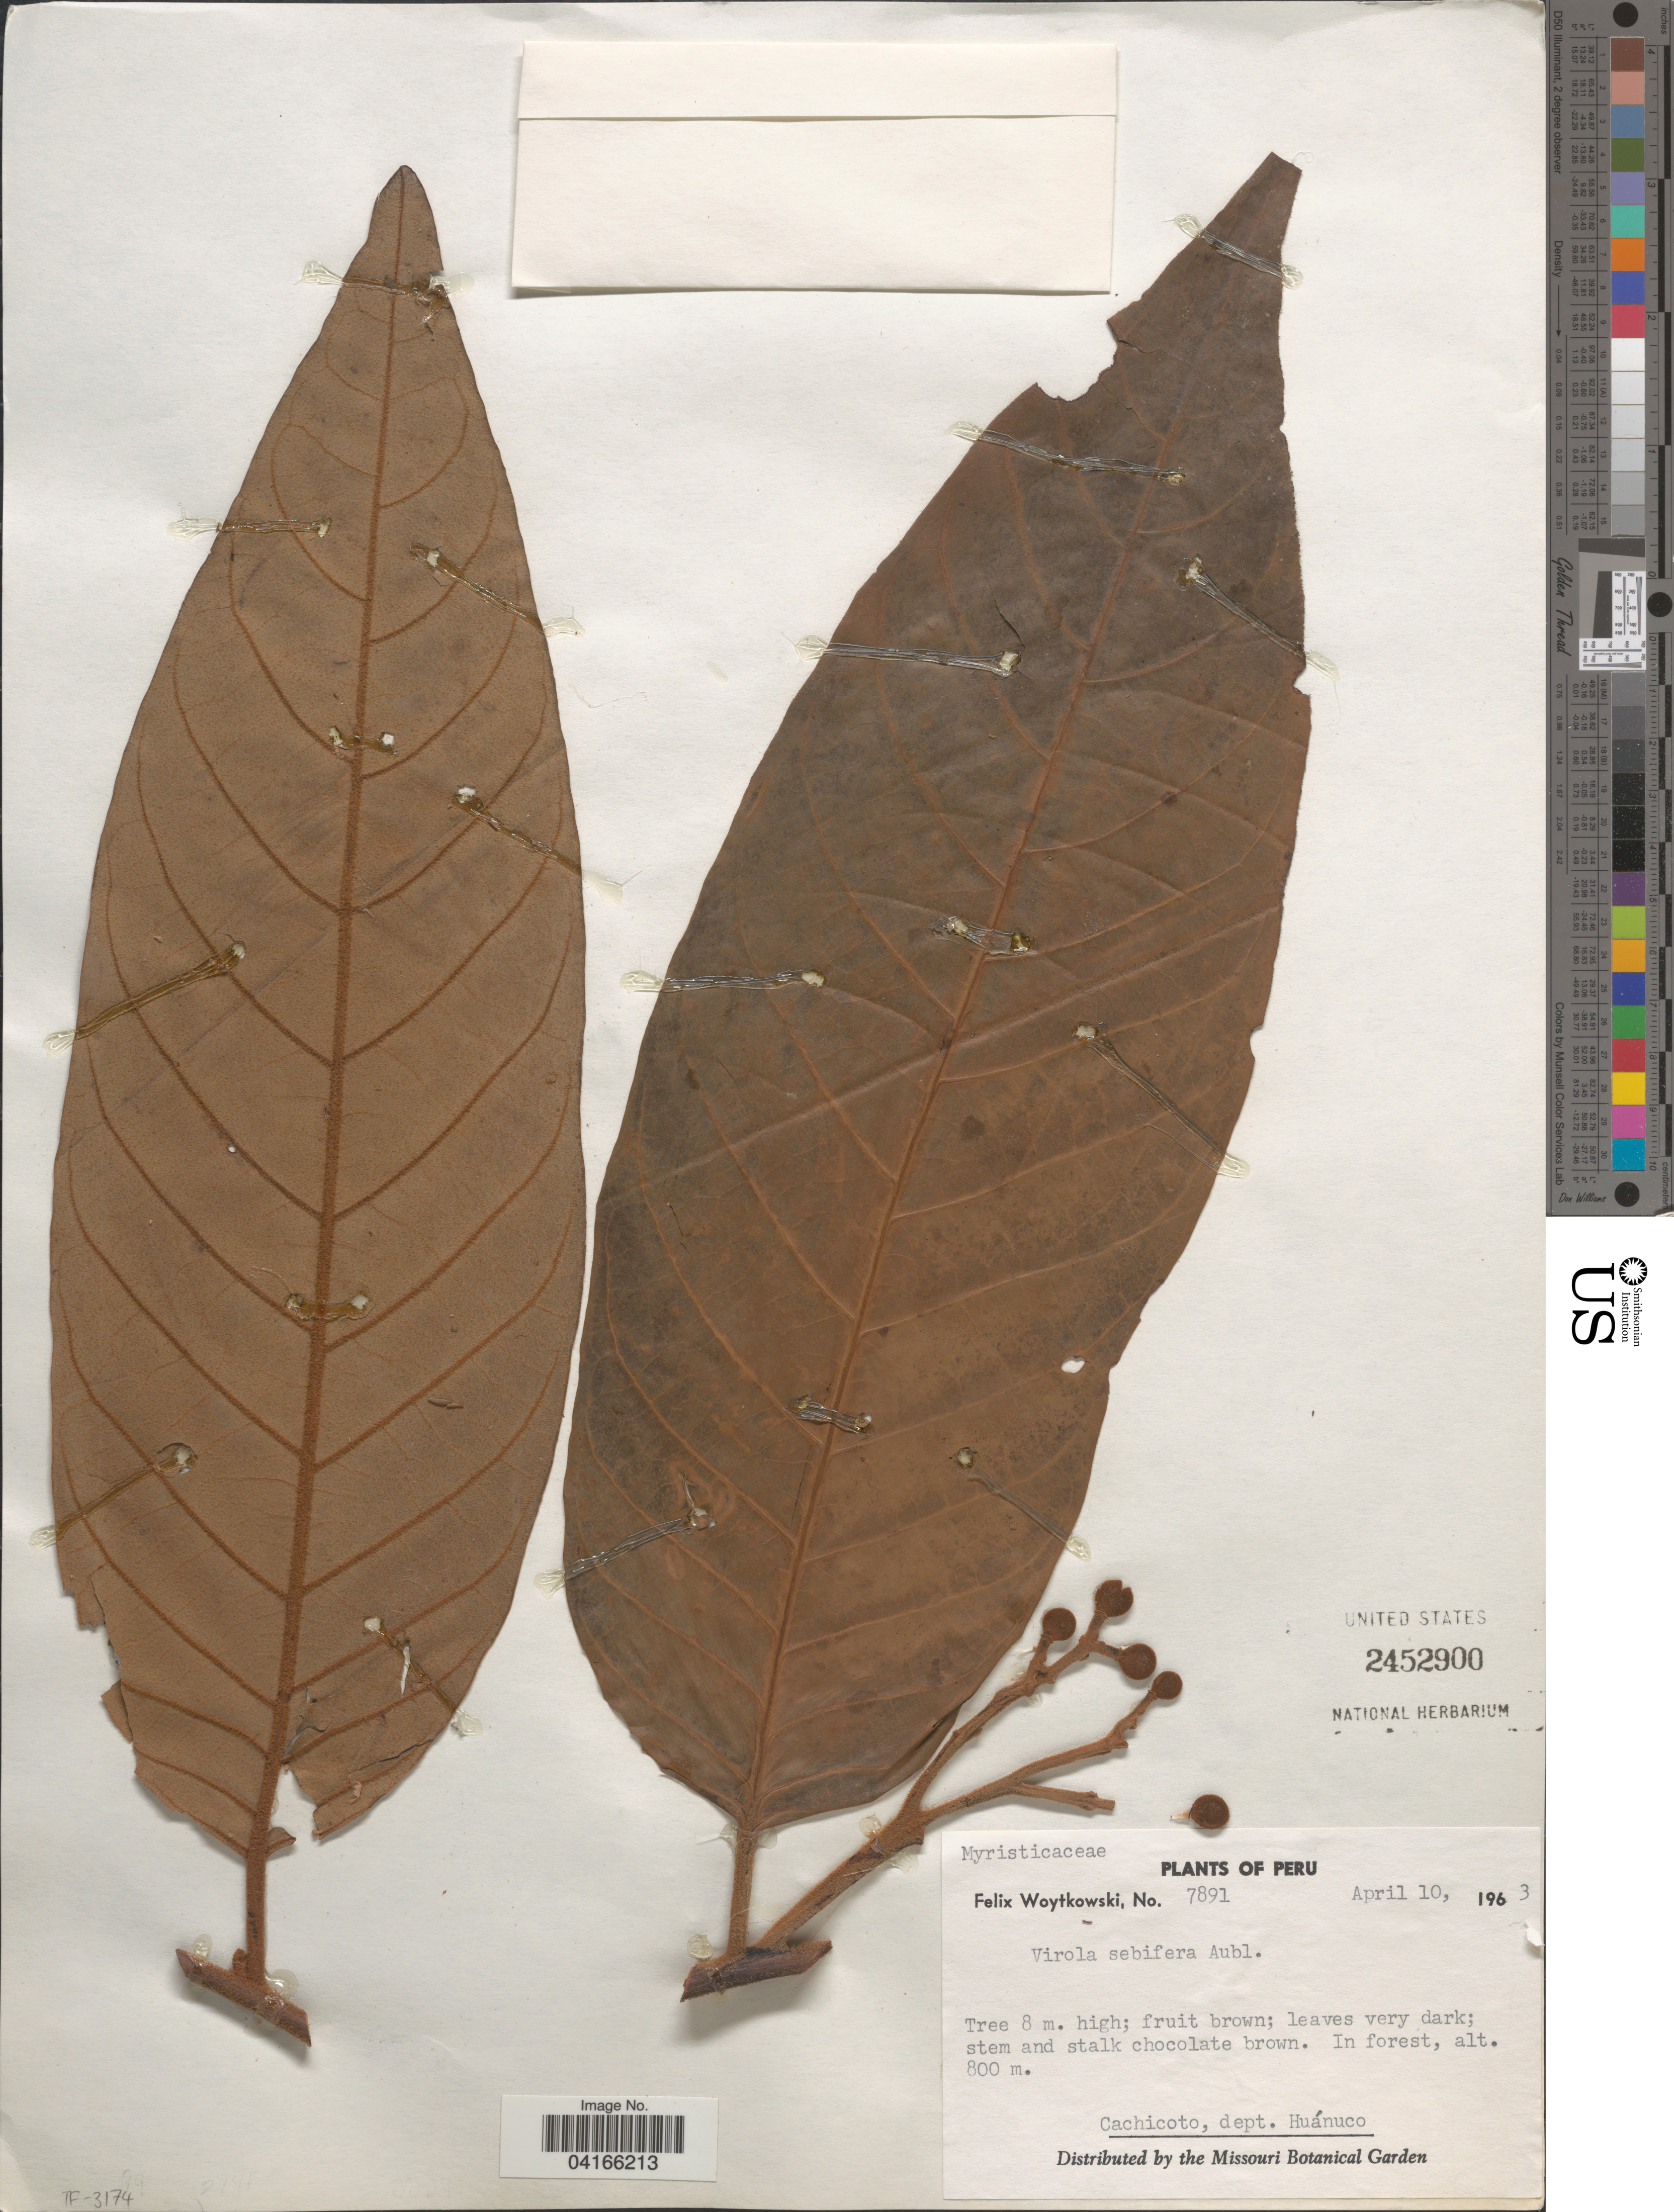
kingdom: Plantae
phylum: Tracheophyta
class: Magnoliopsida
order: Magnoliales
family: Myristicaceae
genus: Virola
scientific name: Virola sebifera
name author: Aubl.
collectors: F. Woytkowski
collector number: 7891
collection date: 1963-04-10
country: Peru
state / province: Huánuco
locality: Cachicoto, dept. Huánuco.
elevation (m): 800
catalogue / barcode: US 2452900